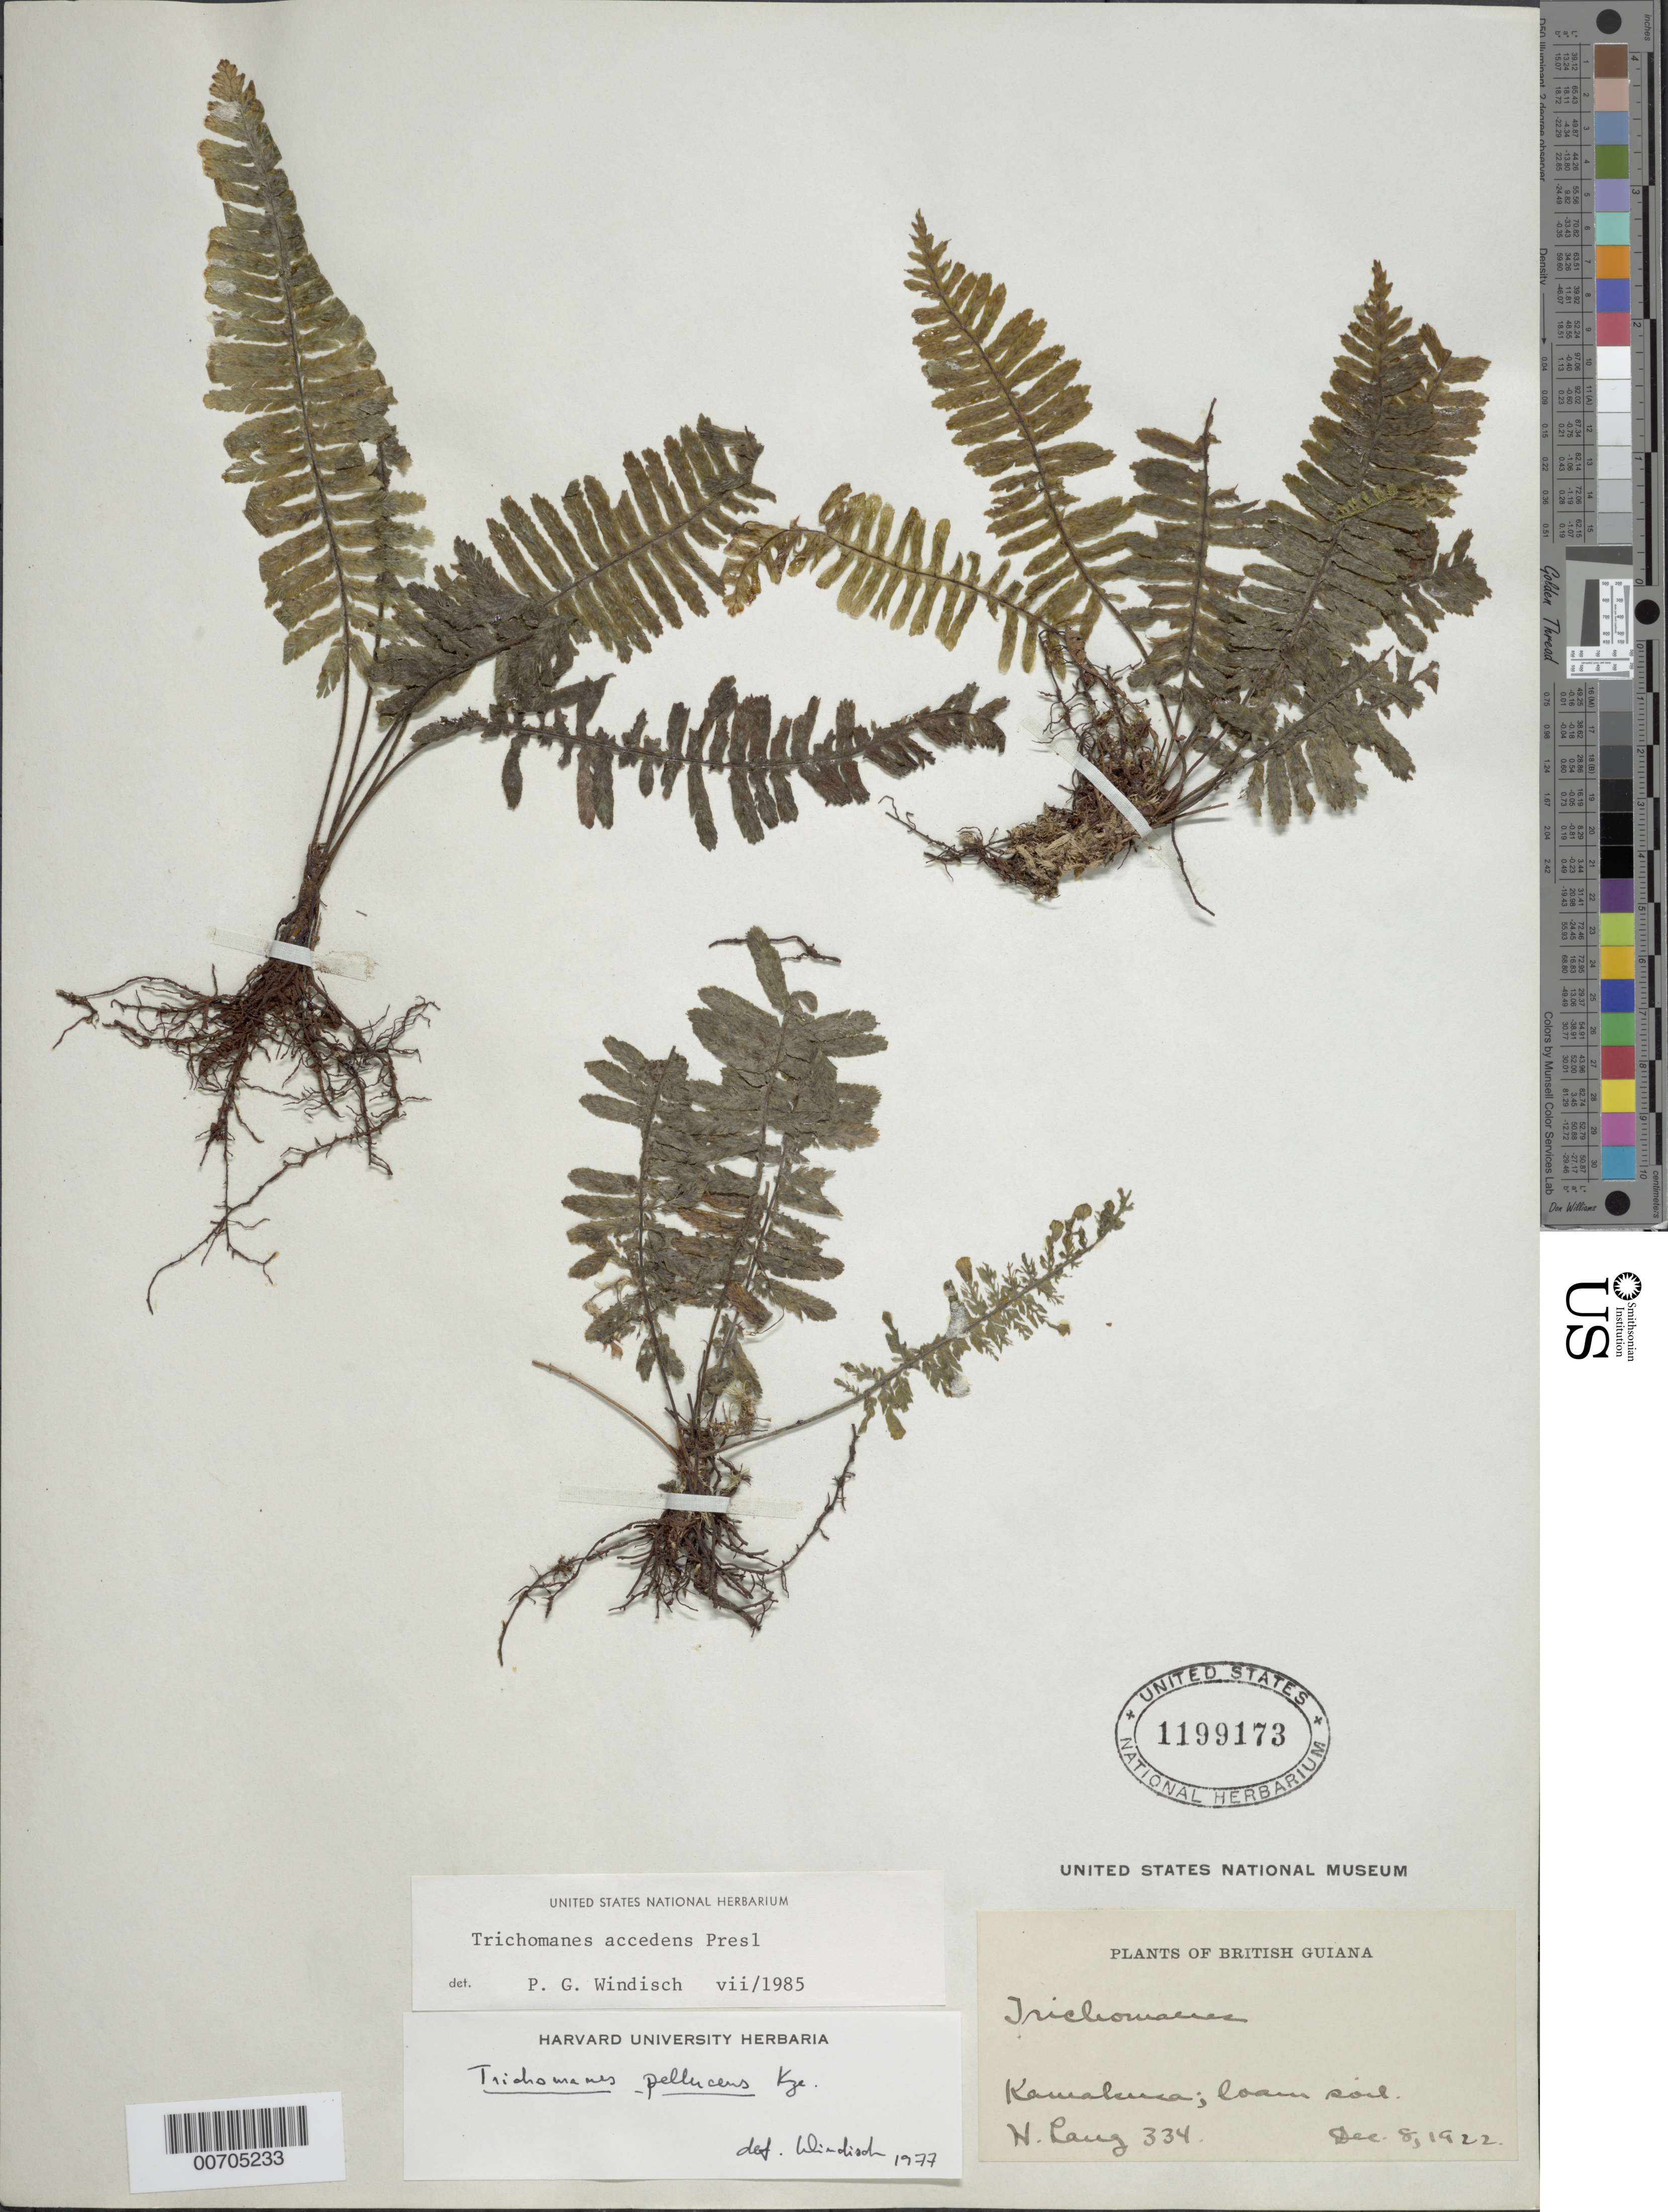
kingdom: Plantae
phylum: Tracheophyta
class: Polypodiopsida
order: Hymenophyllales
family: Hymenophyllaceae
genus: Trichomanes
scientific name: Trichomanes accedens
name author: C. Presl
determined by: Windisch, Paulo Guenter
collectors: H. Lang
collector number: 334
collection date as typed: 8-Dec-22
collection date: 1922-12-08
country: Guyana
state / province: Cuyuni-Mazaruni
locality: Kamakusa, Upper Mazaruni R.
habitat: Loam soil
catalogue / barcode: US 1199173